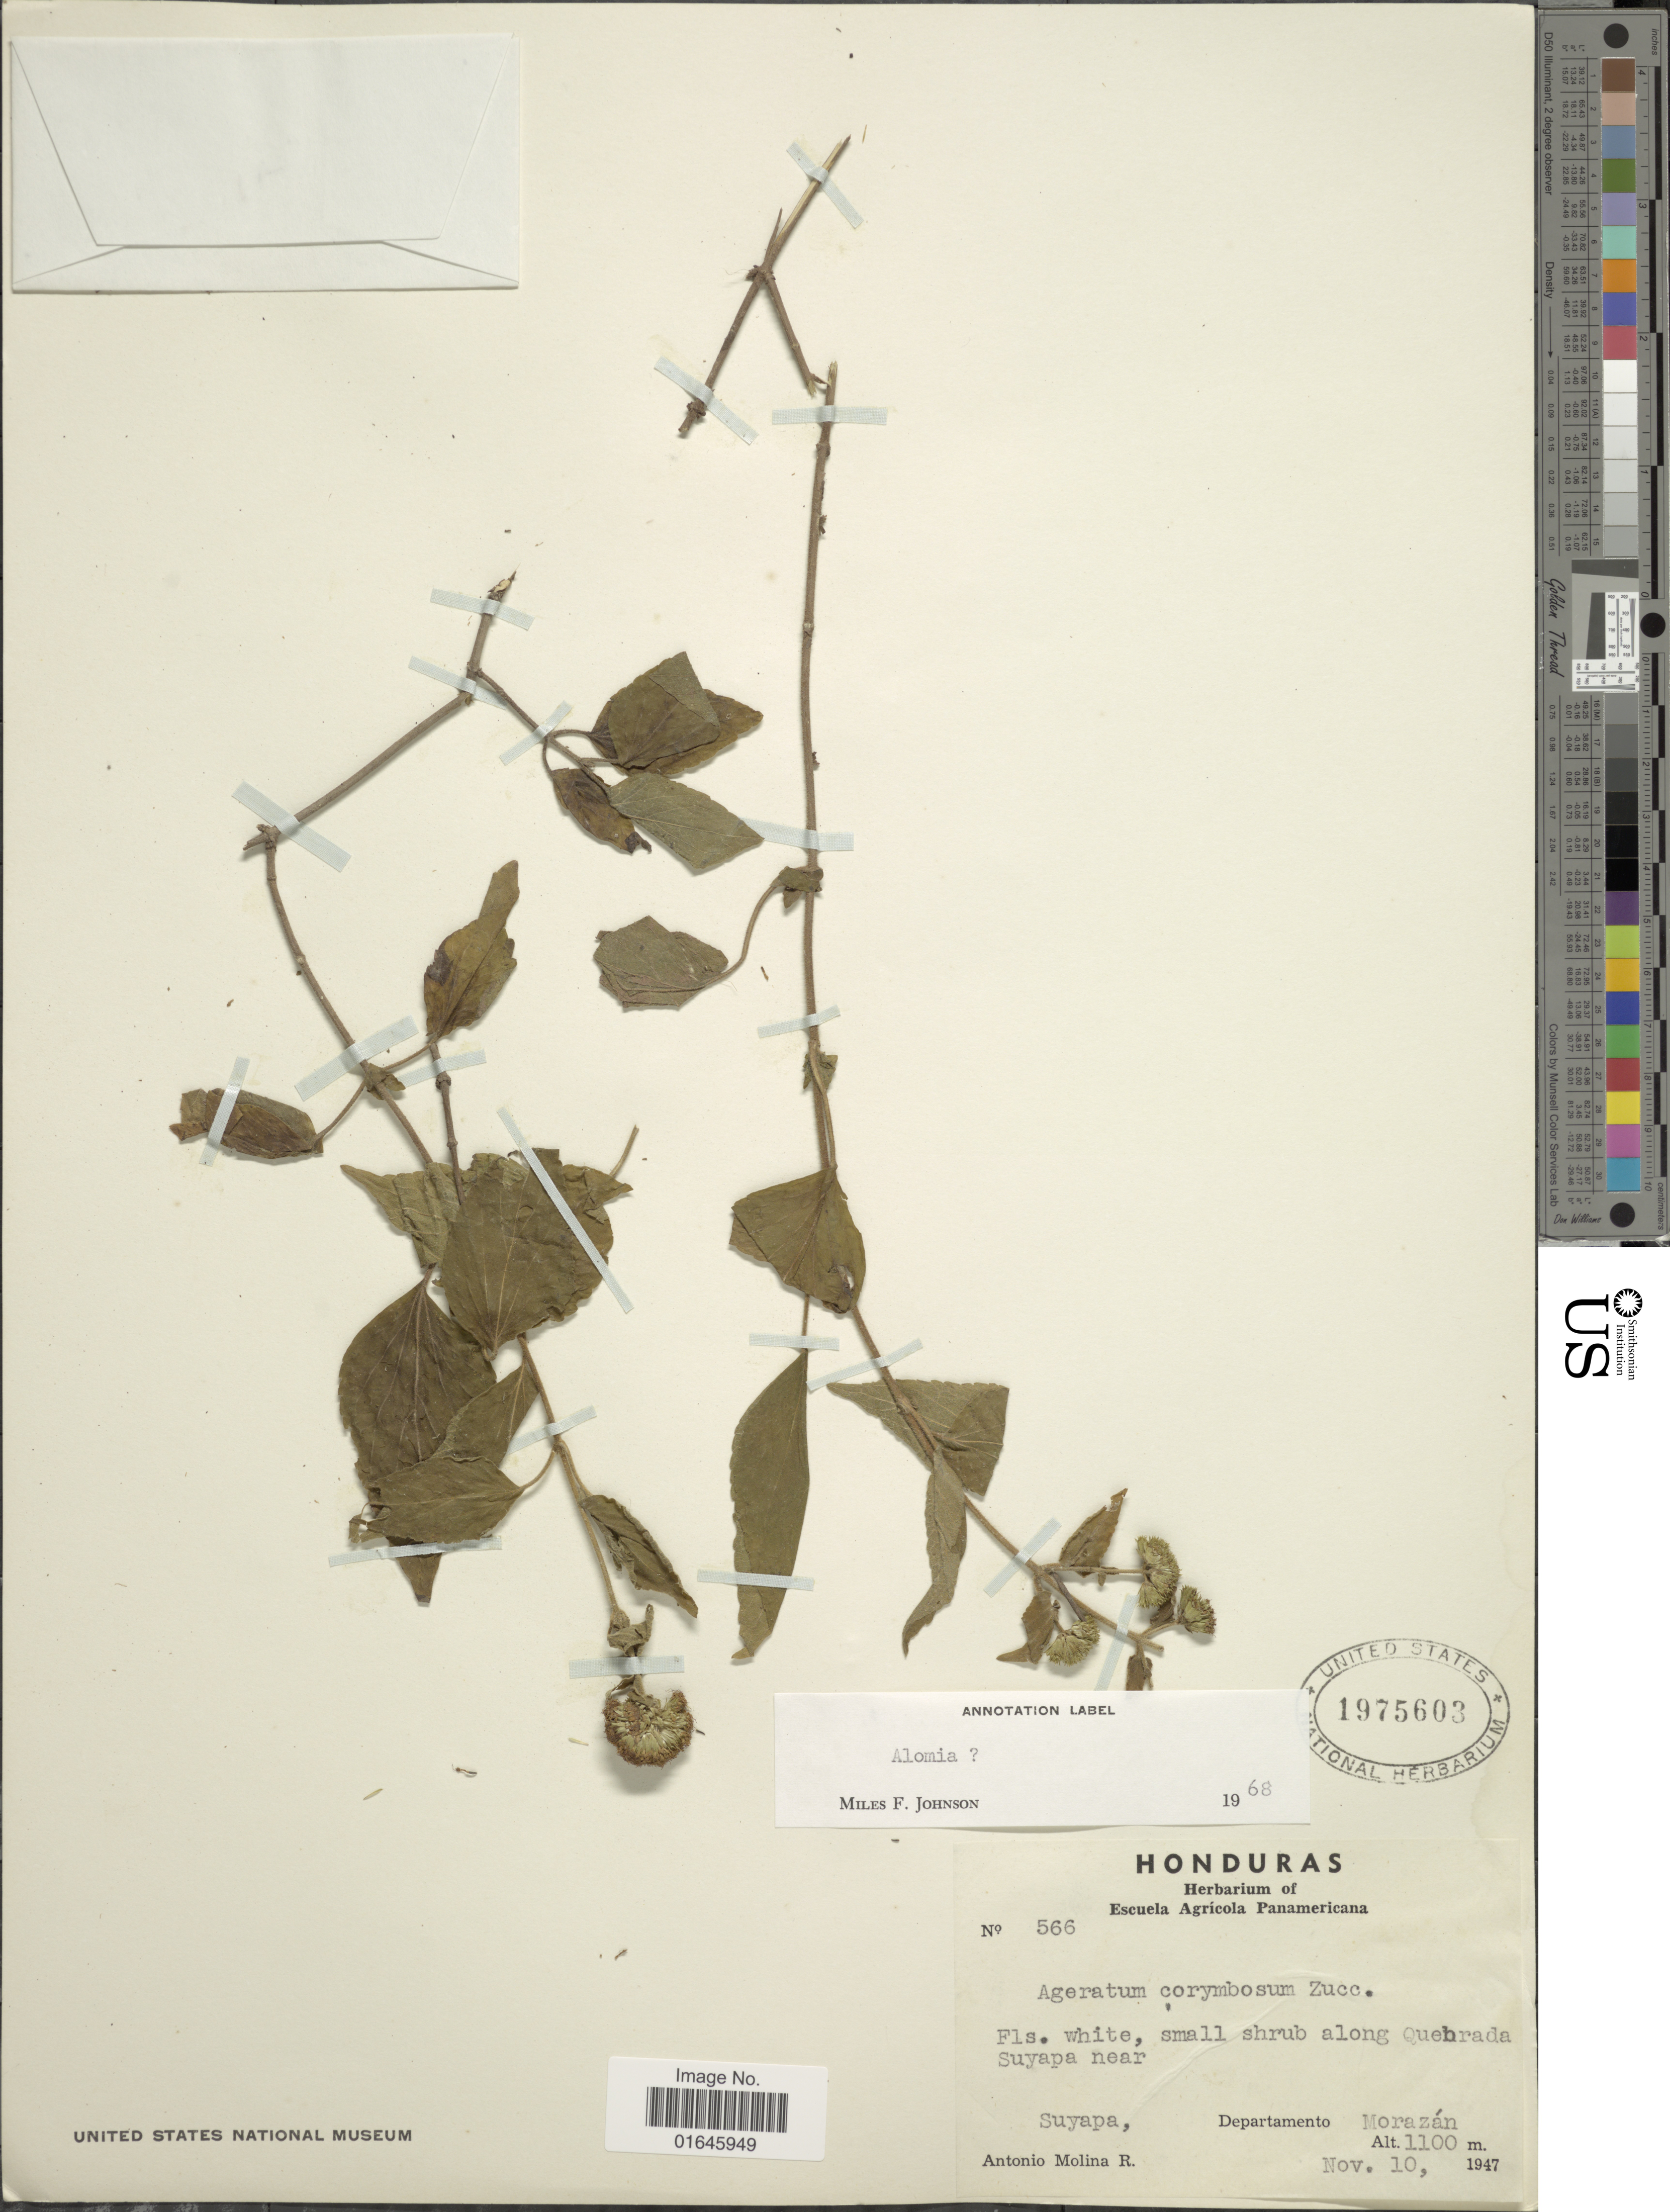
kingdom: Plantae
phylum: Tracheophyta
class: Magnoliopsida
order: Asterales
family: Asteraceae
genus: Blakeanthus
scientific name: Blakeanthus cordatus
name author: (Blake) R.M. King & H. Rob.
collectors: A. Molina R.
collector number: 566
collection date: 1947-11-10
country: Honduras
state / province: Fco. Morazán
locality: Suyapa, Departamento Morazan, along Quebrada Suyapa near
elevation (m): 1100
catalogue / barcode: US 1975603